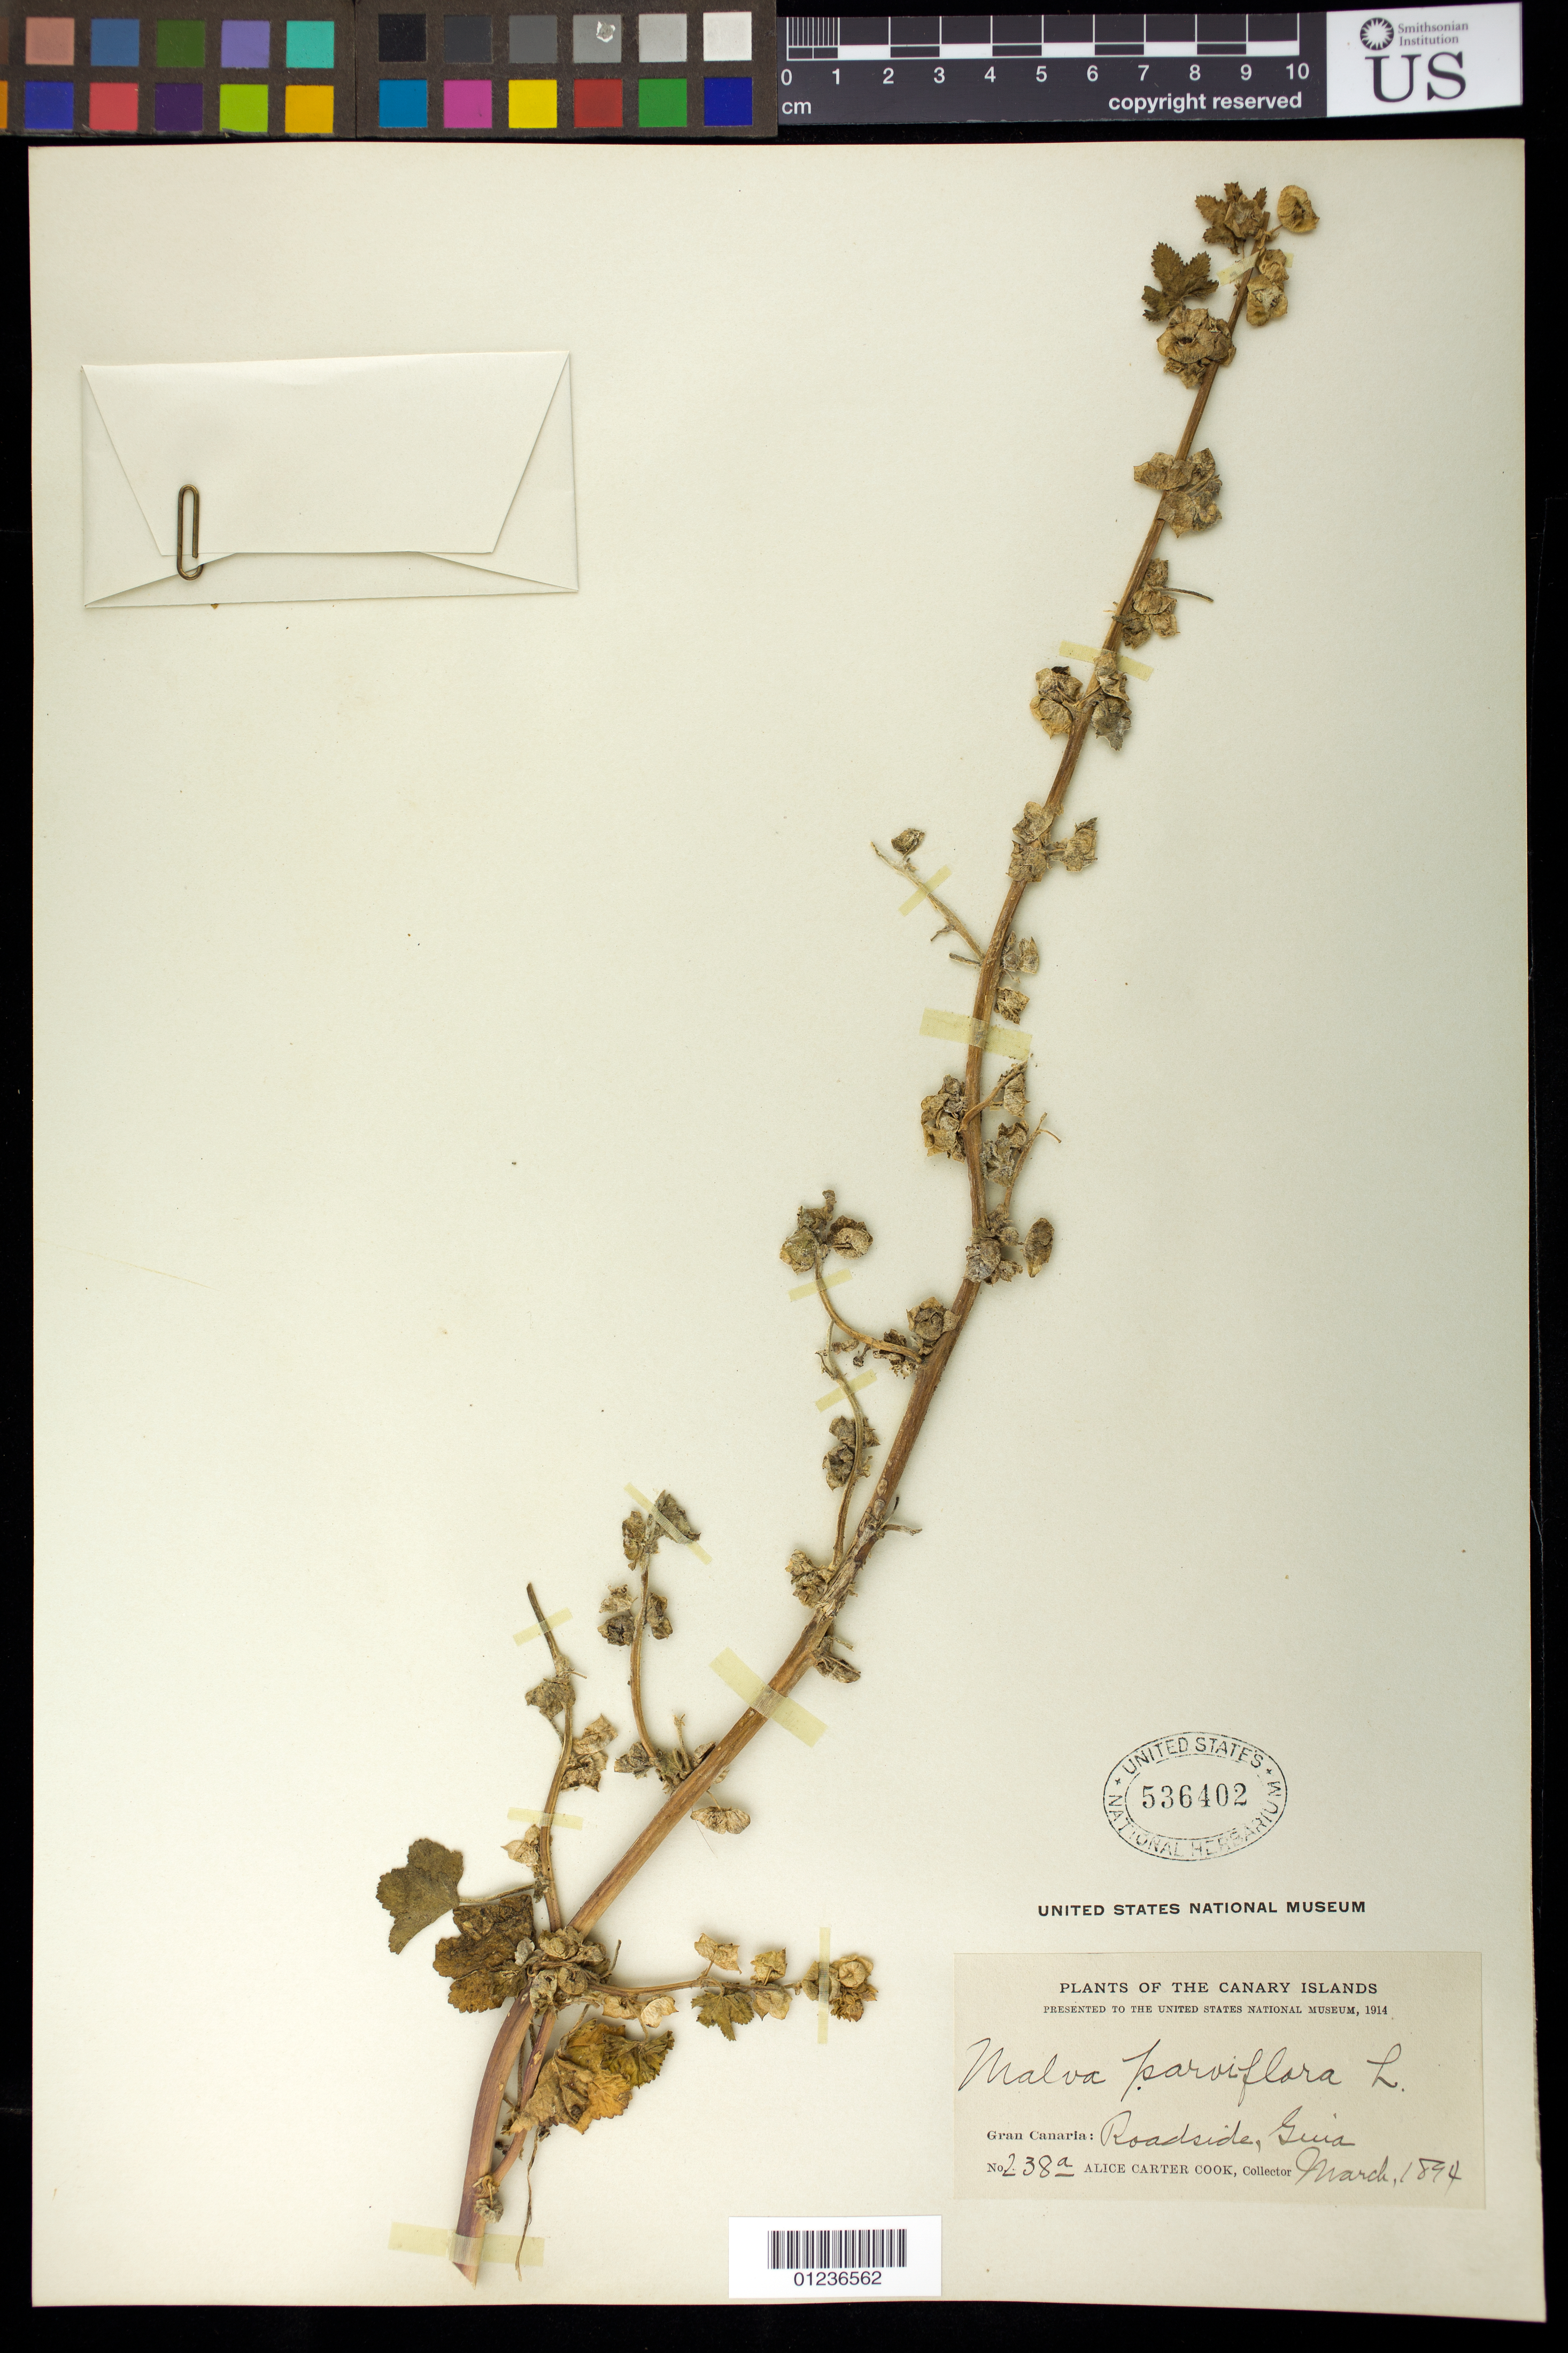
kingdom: Plantae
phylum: Tracheophyta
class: Magnoliopsida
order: Malvales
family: Malvaceae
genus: Malva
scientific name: Malva parviflora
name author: L.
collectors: Alice C. Cook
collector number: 238 a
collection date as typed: Mar 1894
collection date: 1894-03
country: Spain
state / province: Canarias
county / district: Las Palmas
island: Grand Canary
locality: Gran Canaria.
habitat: Roadside.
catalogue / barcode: US 536402